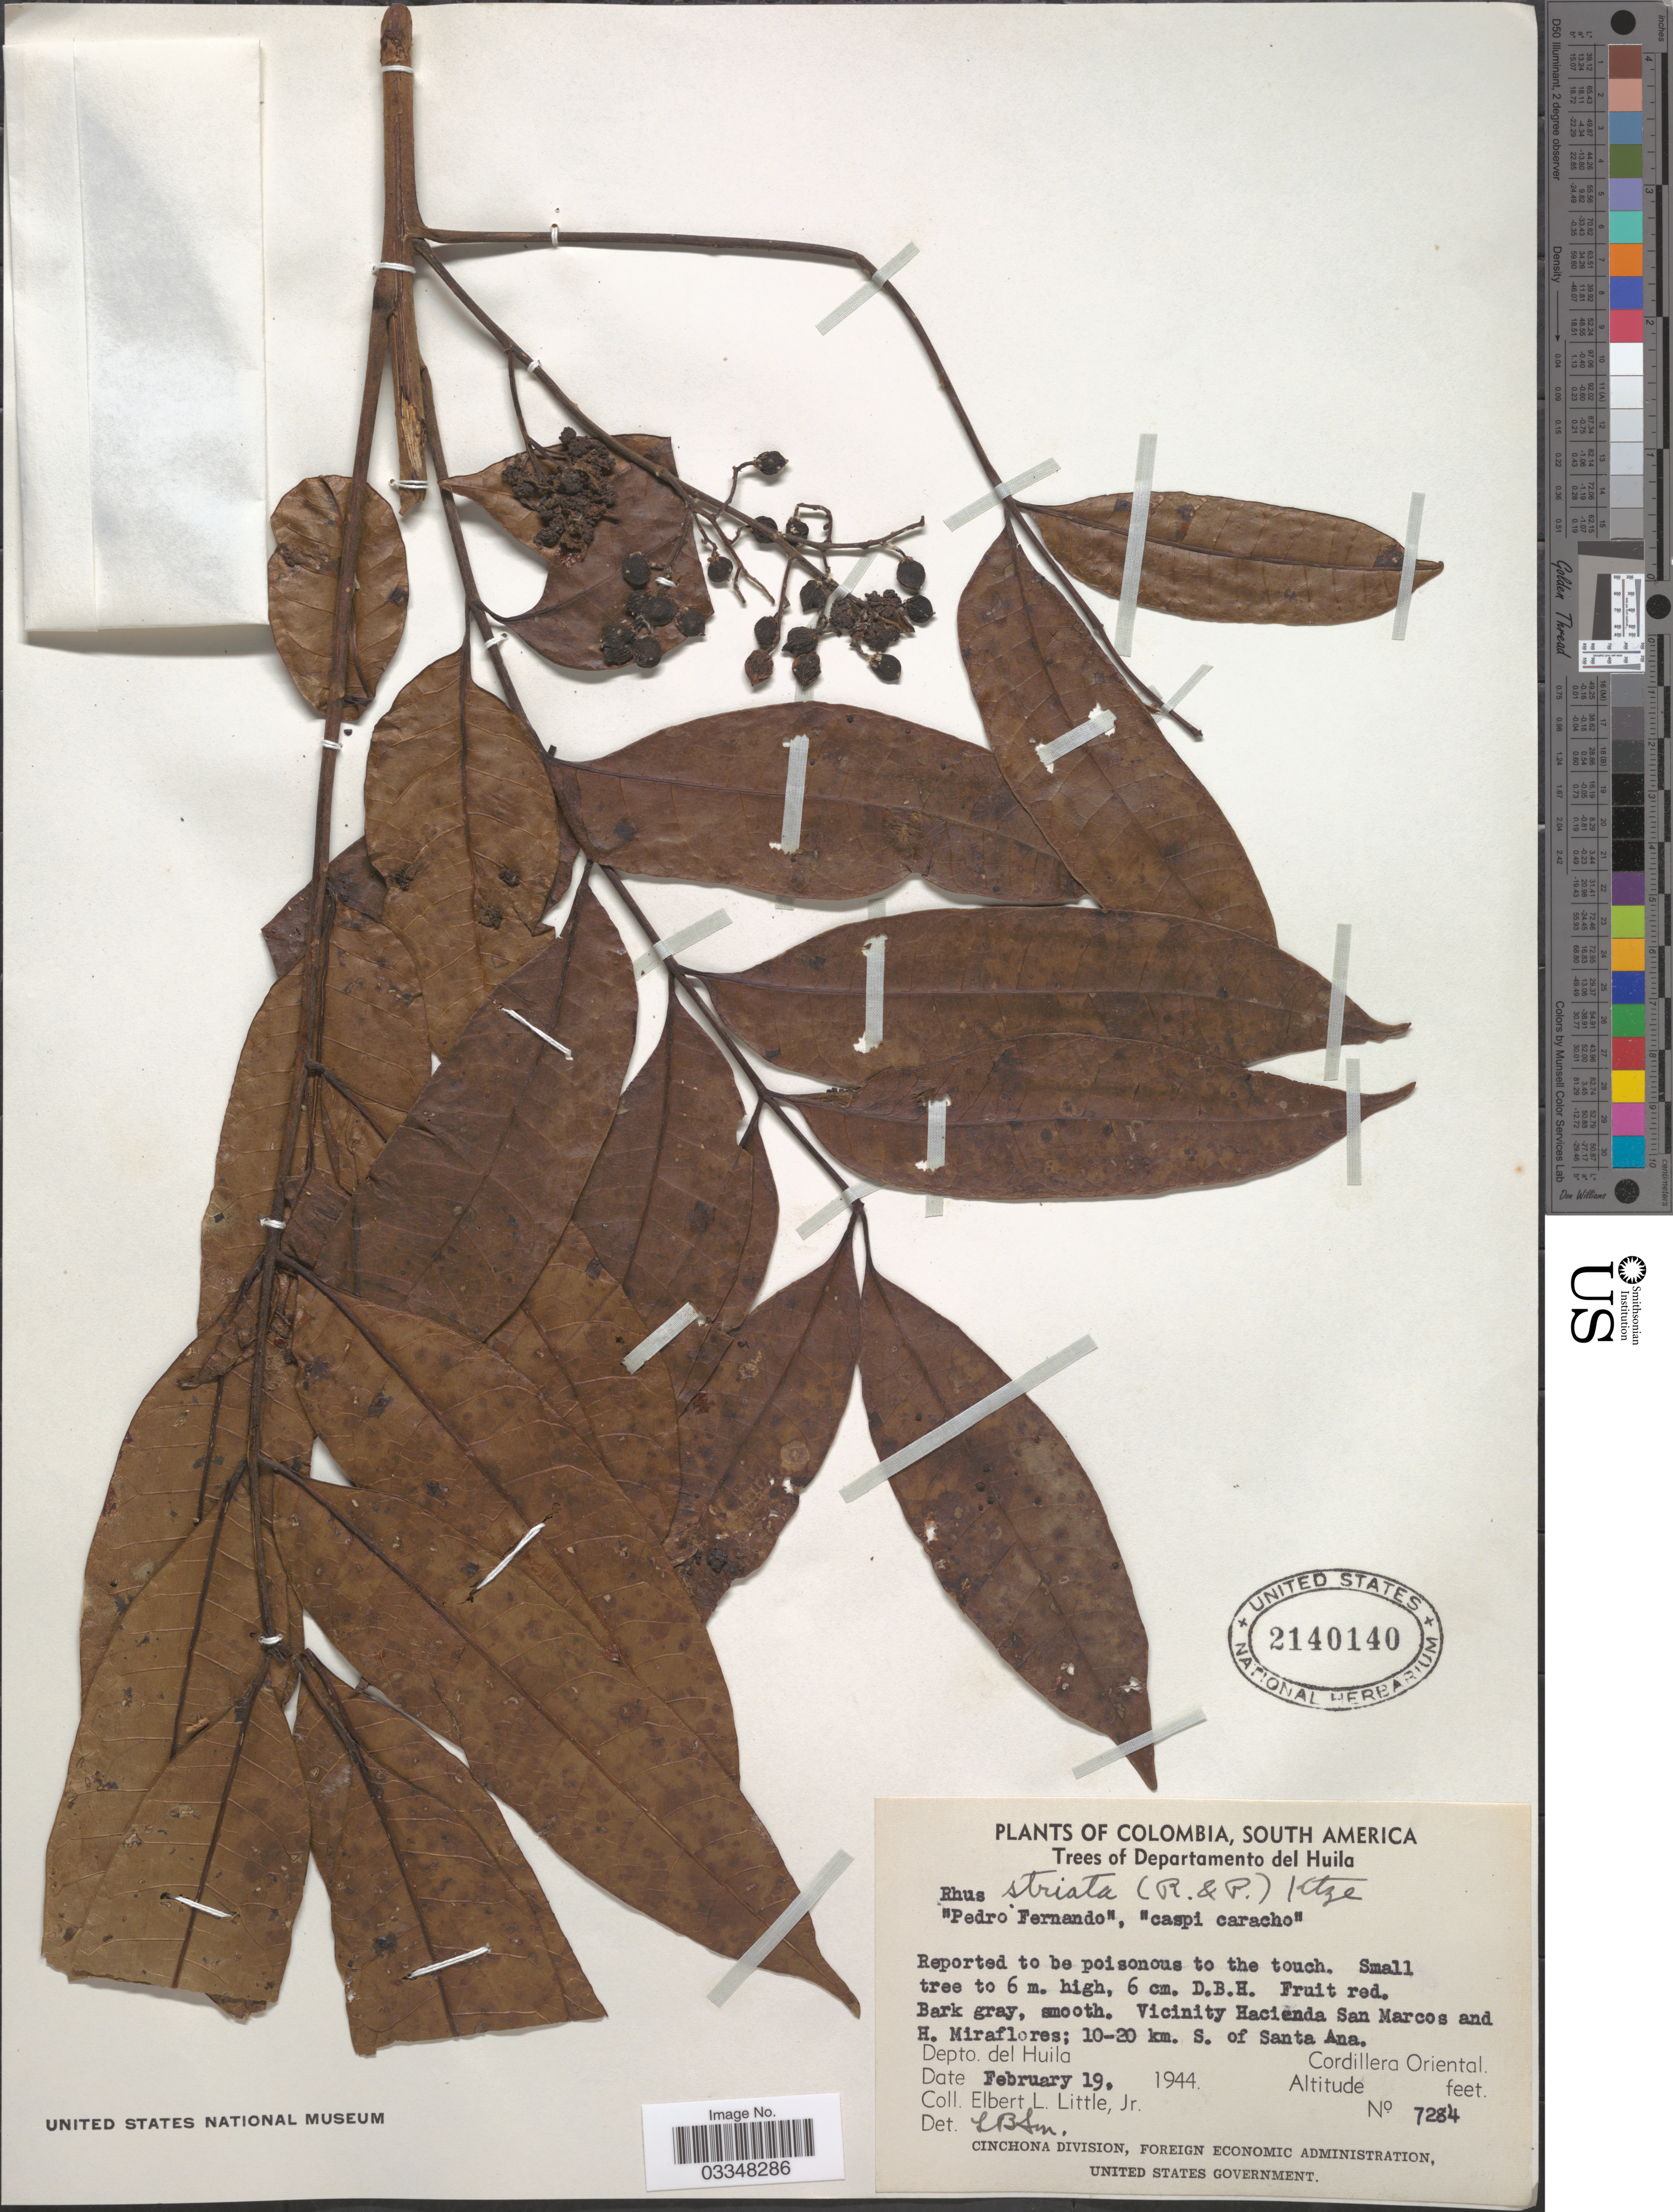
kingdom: Plantae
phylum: Tracheophyta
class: Magnoliopsida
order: Sapindales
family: Anacardiaceae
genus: Toxicodendron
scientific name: Toxicodendron striatum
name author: (Ruiz & Pav.) Kuntze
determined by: Mitchell, John D.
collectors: E. L. Little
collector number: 7284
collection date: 1944-02-19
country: Colombia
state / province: Huila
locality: Departamento del Huila. Vicinity Hacienda San Marcos and H. Miraflores; 10-20 km. S. of Santa Ana. Cordillera Oriental.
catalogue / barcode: US 2140140